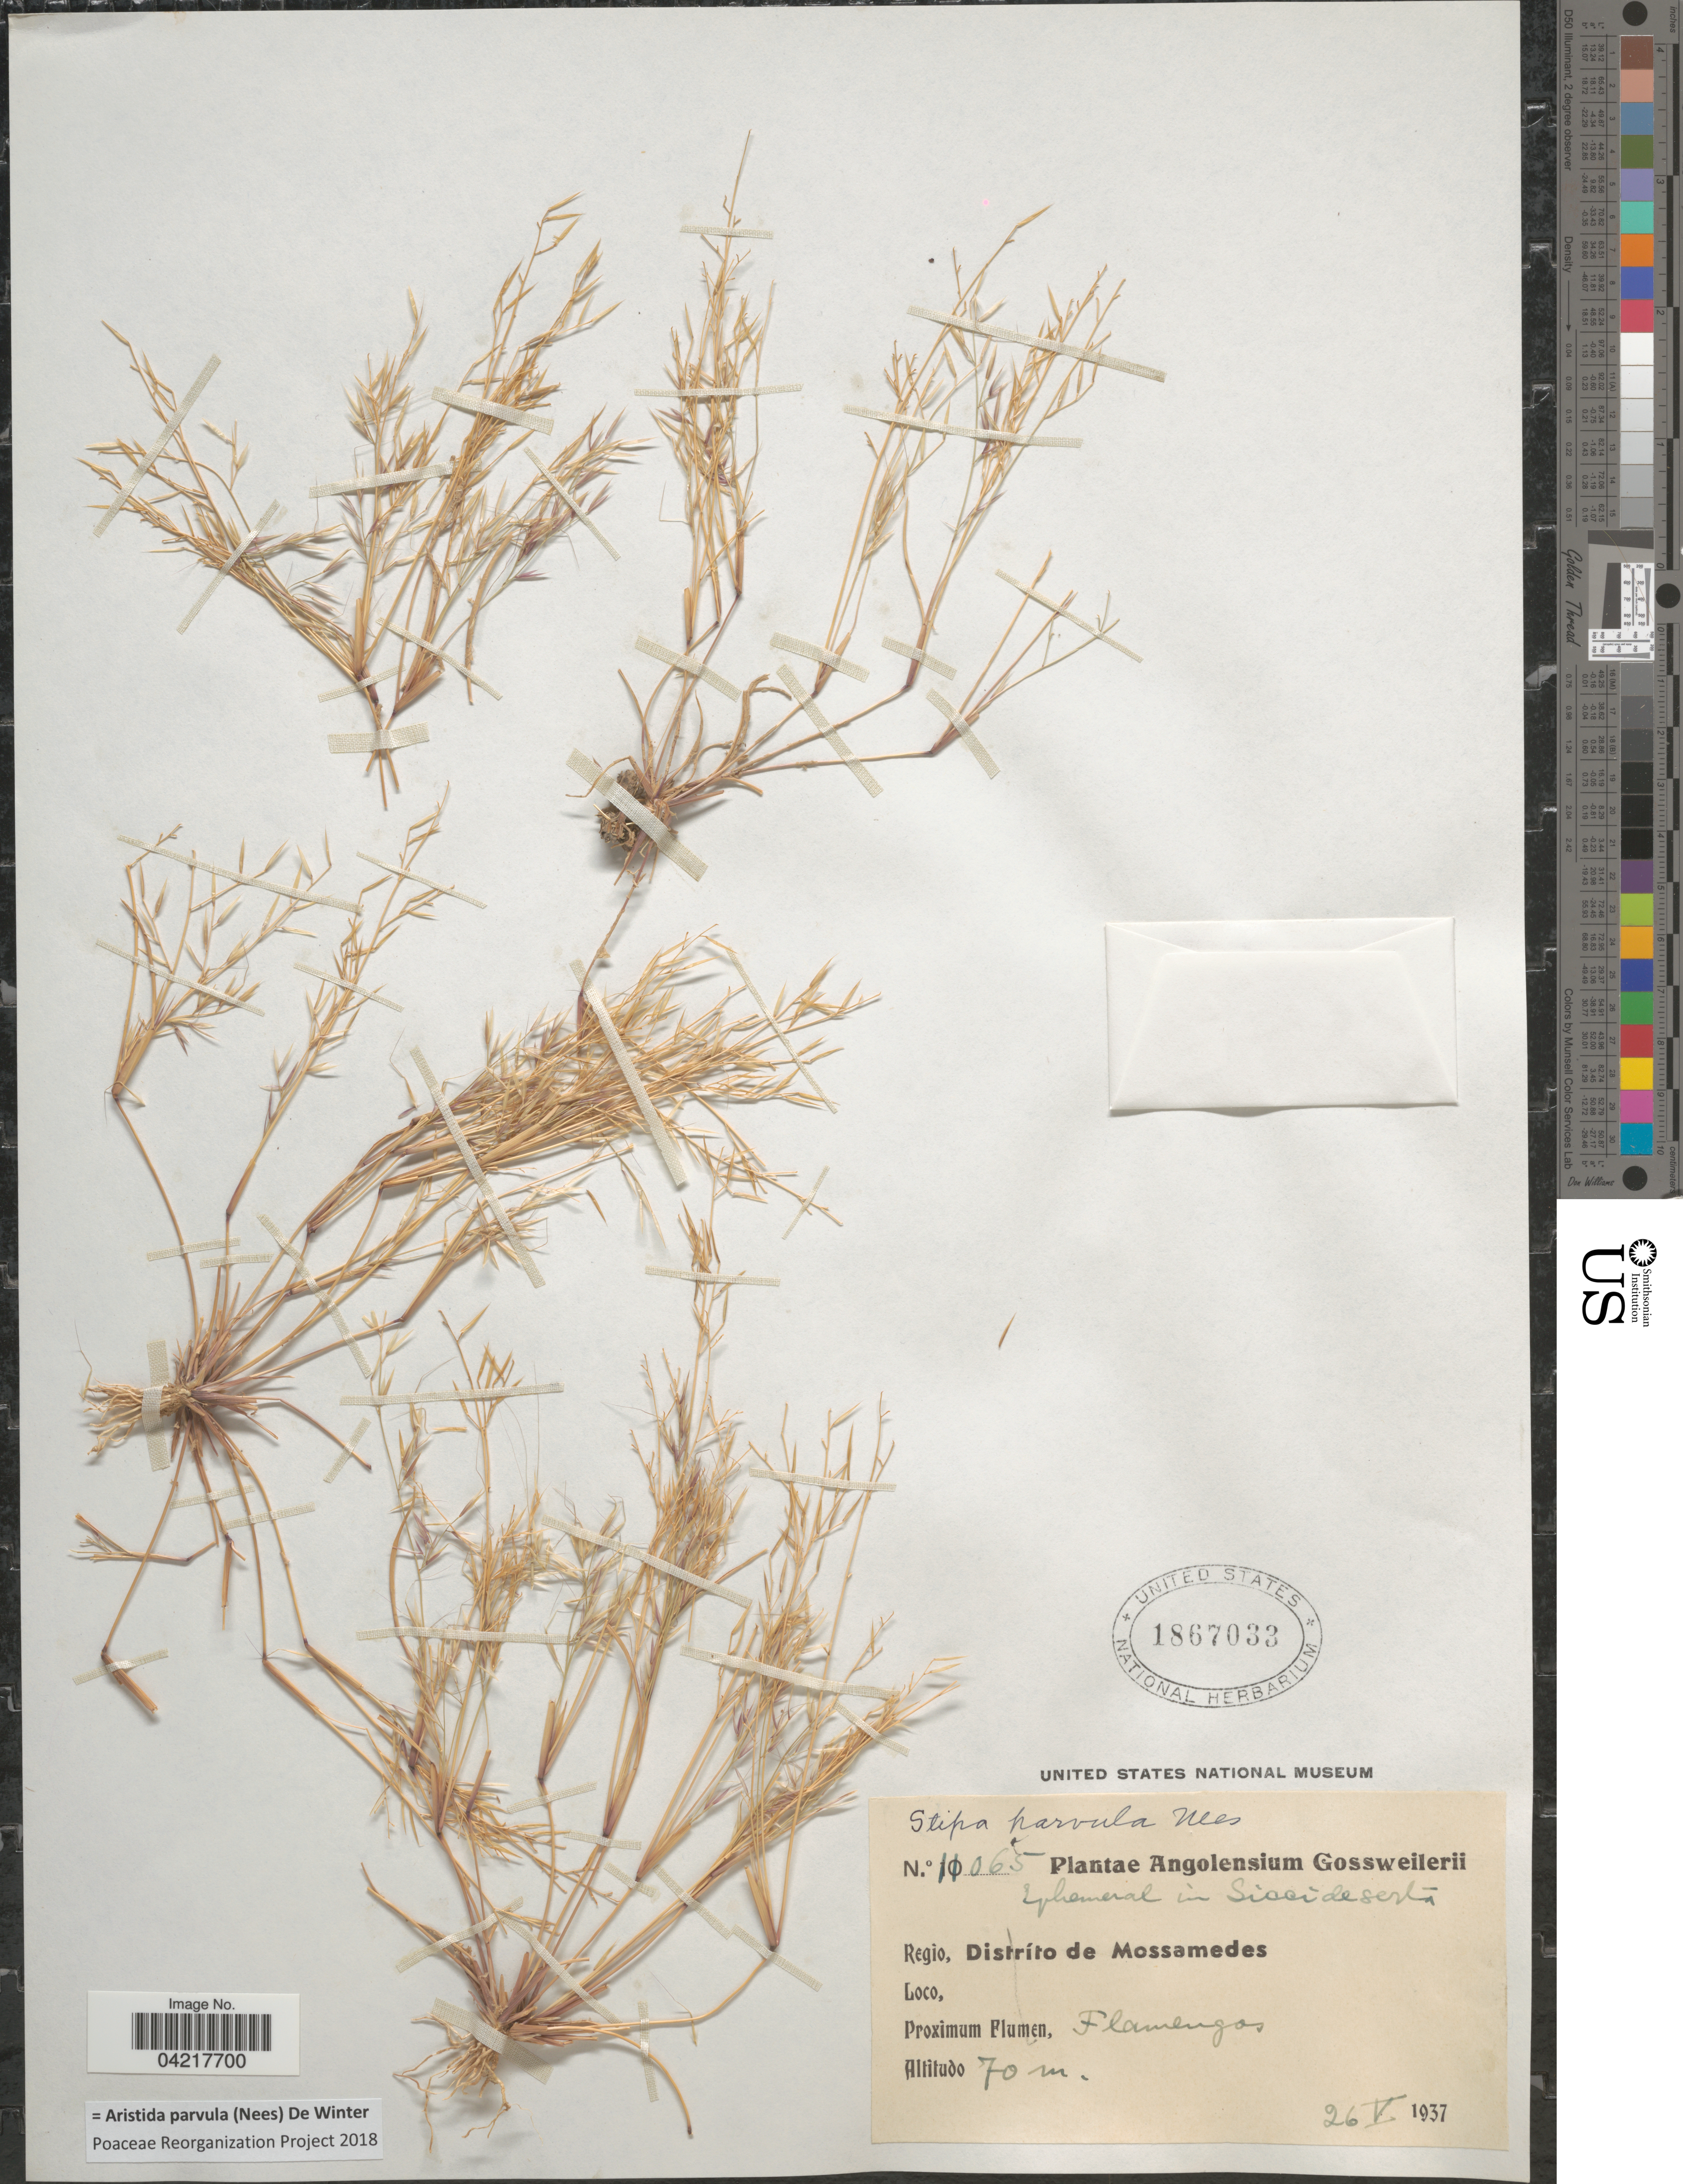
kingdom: Plantae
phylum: Tracheophyta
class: Liliopsida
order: Poales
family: Poaceae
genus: Aristida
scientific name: Aristida parvula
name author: Nees & De Winter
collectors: -. Gossweiler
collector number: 11065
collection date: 1937-05-26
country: Angola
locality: Regio, Distríto de Mossamedes. Proximum Flumen, Flamengos.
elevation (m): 70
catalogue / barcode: US 1867033